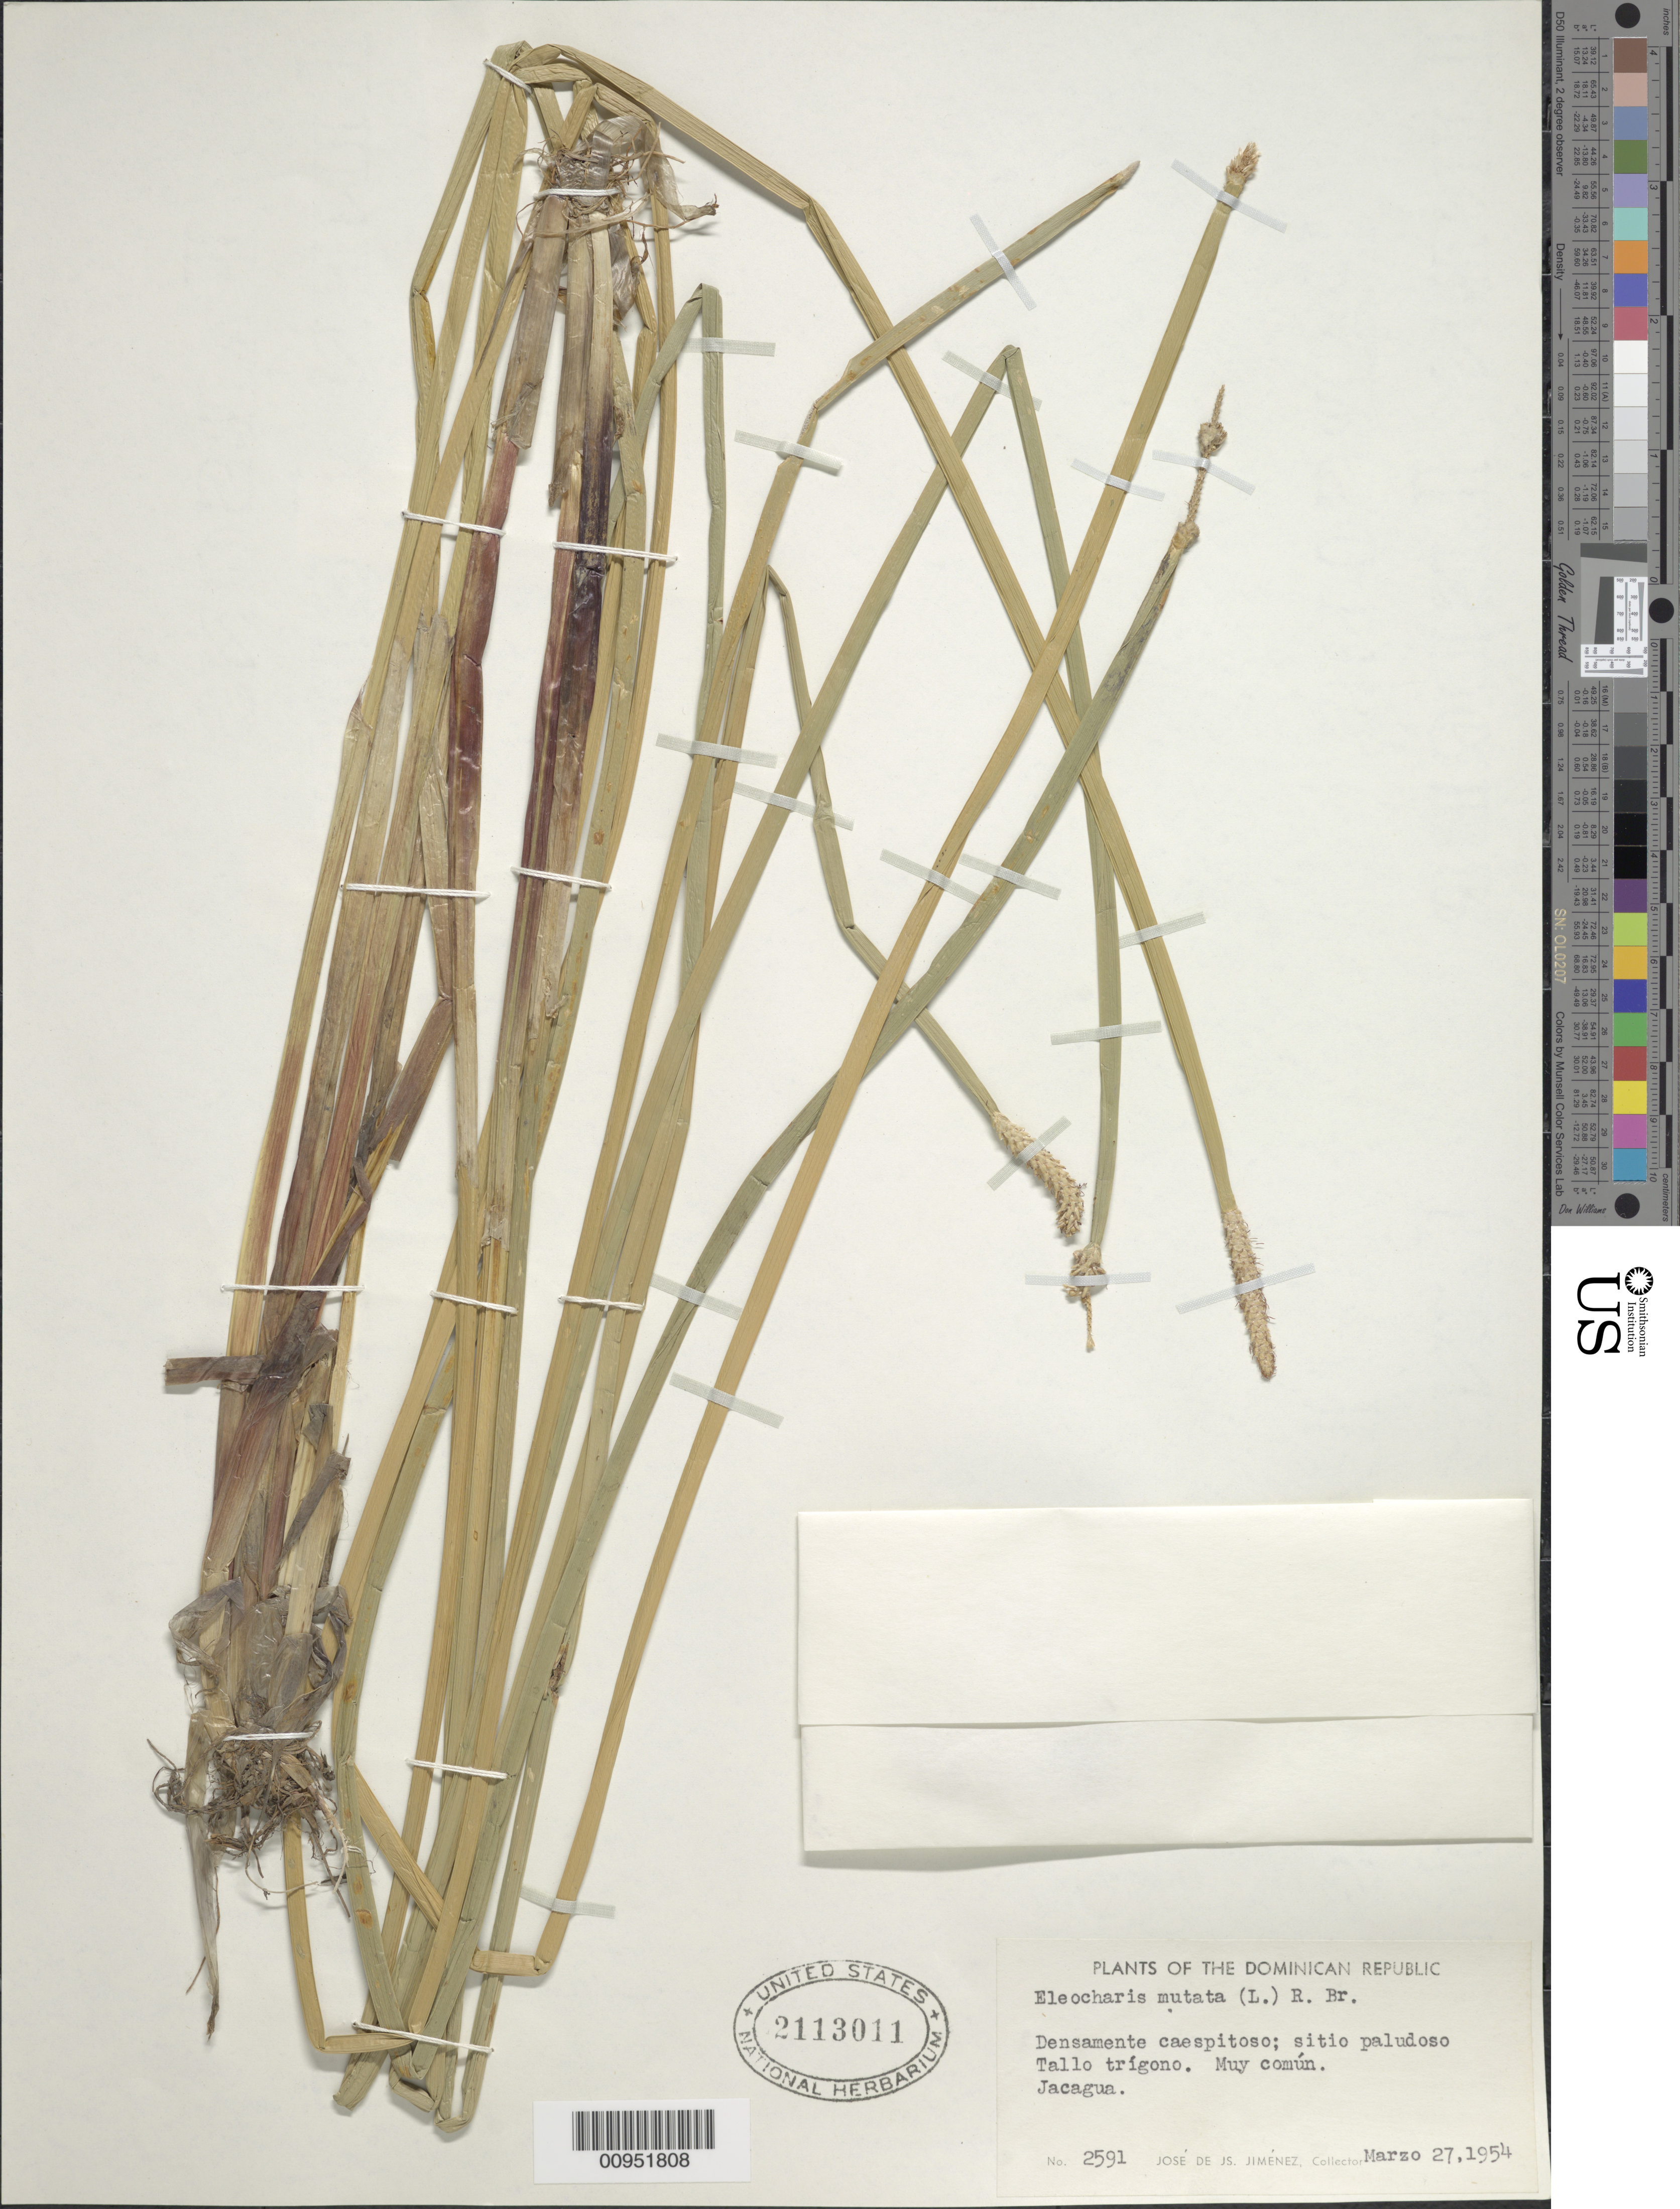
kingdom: Plantae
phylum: Tracheophyta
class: Liliopsida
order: Poales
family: Cyperaceae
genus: Eleocharis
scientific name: Eleocharis mutata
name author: (L.) Roem. & Schult.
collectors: J. J. Jiménez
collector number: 2591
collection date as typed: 27 Mar 1954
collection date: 1954-03-27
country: Dominican Republic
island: Hispaniola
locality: Jacagua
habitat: Sitio paludoso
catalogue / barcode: US 2113011